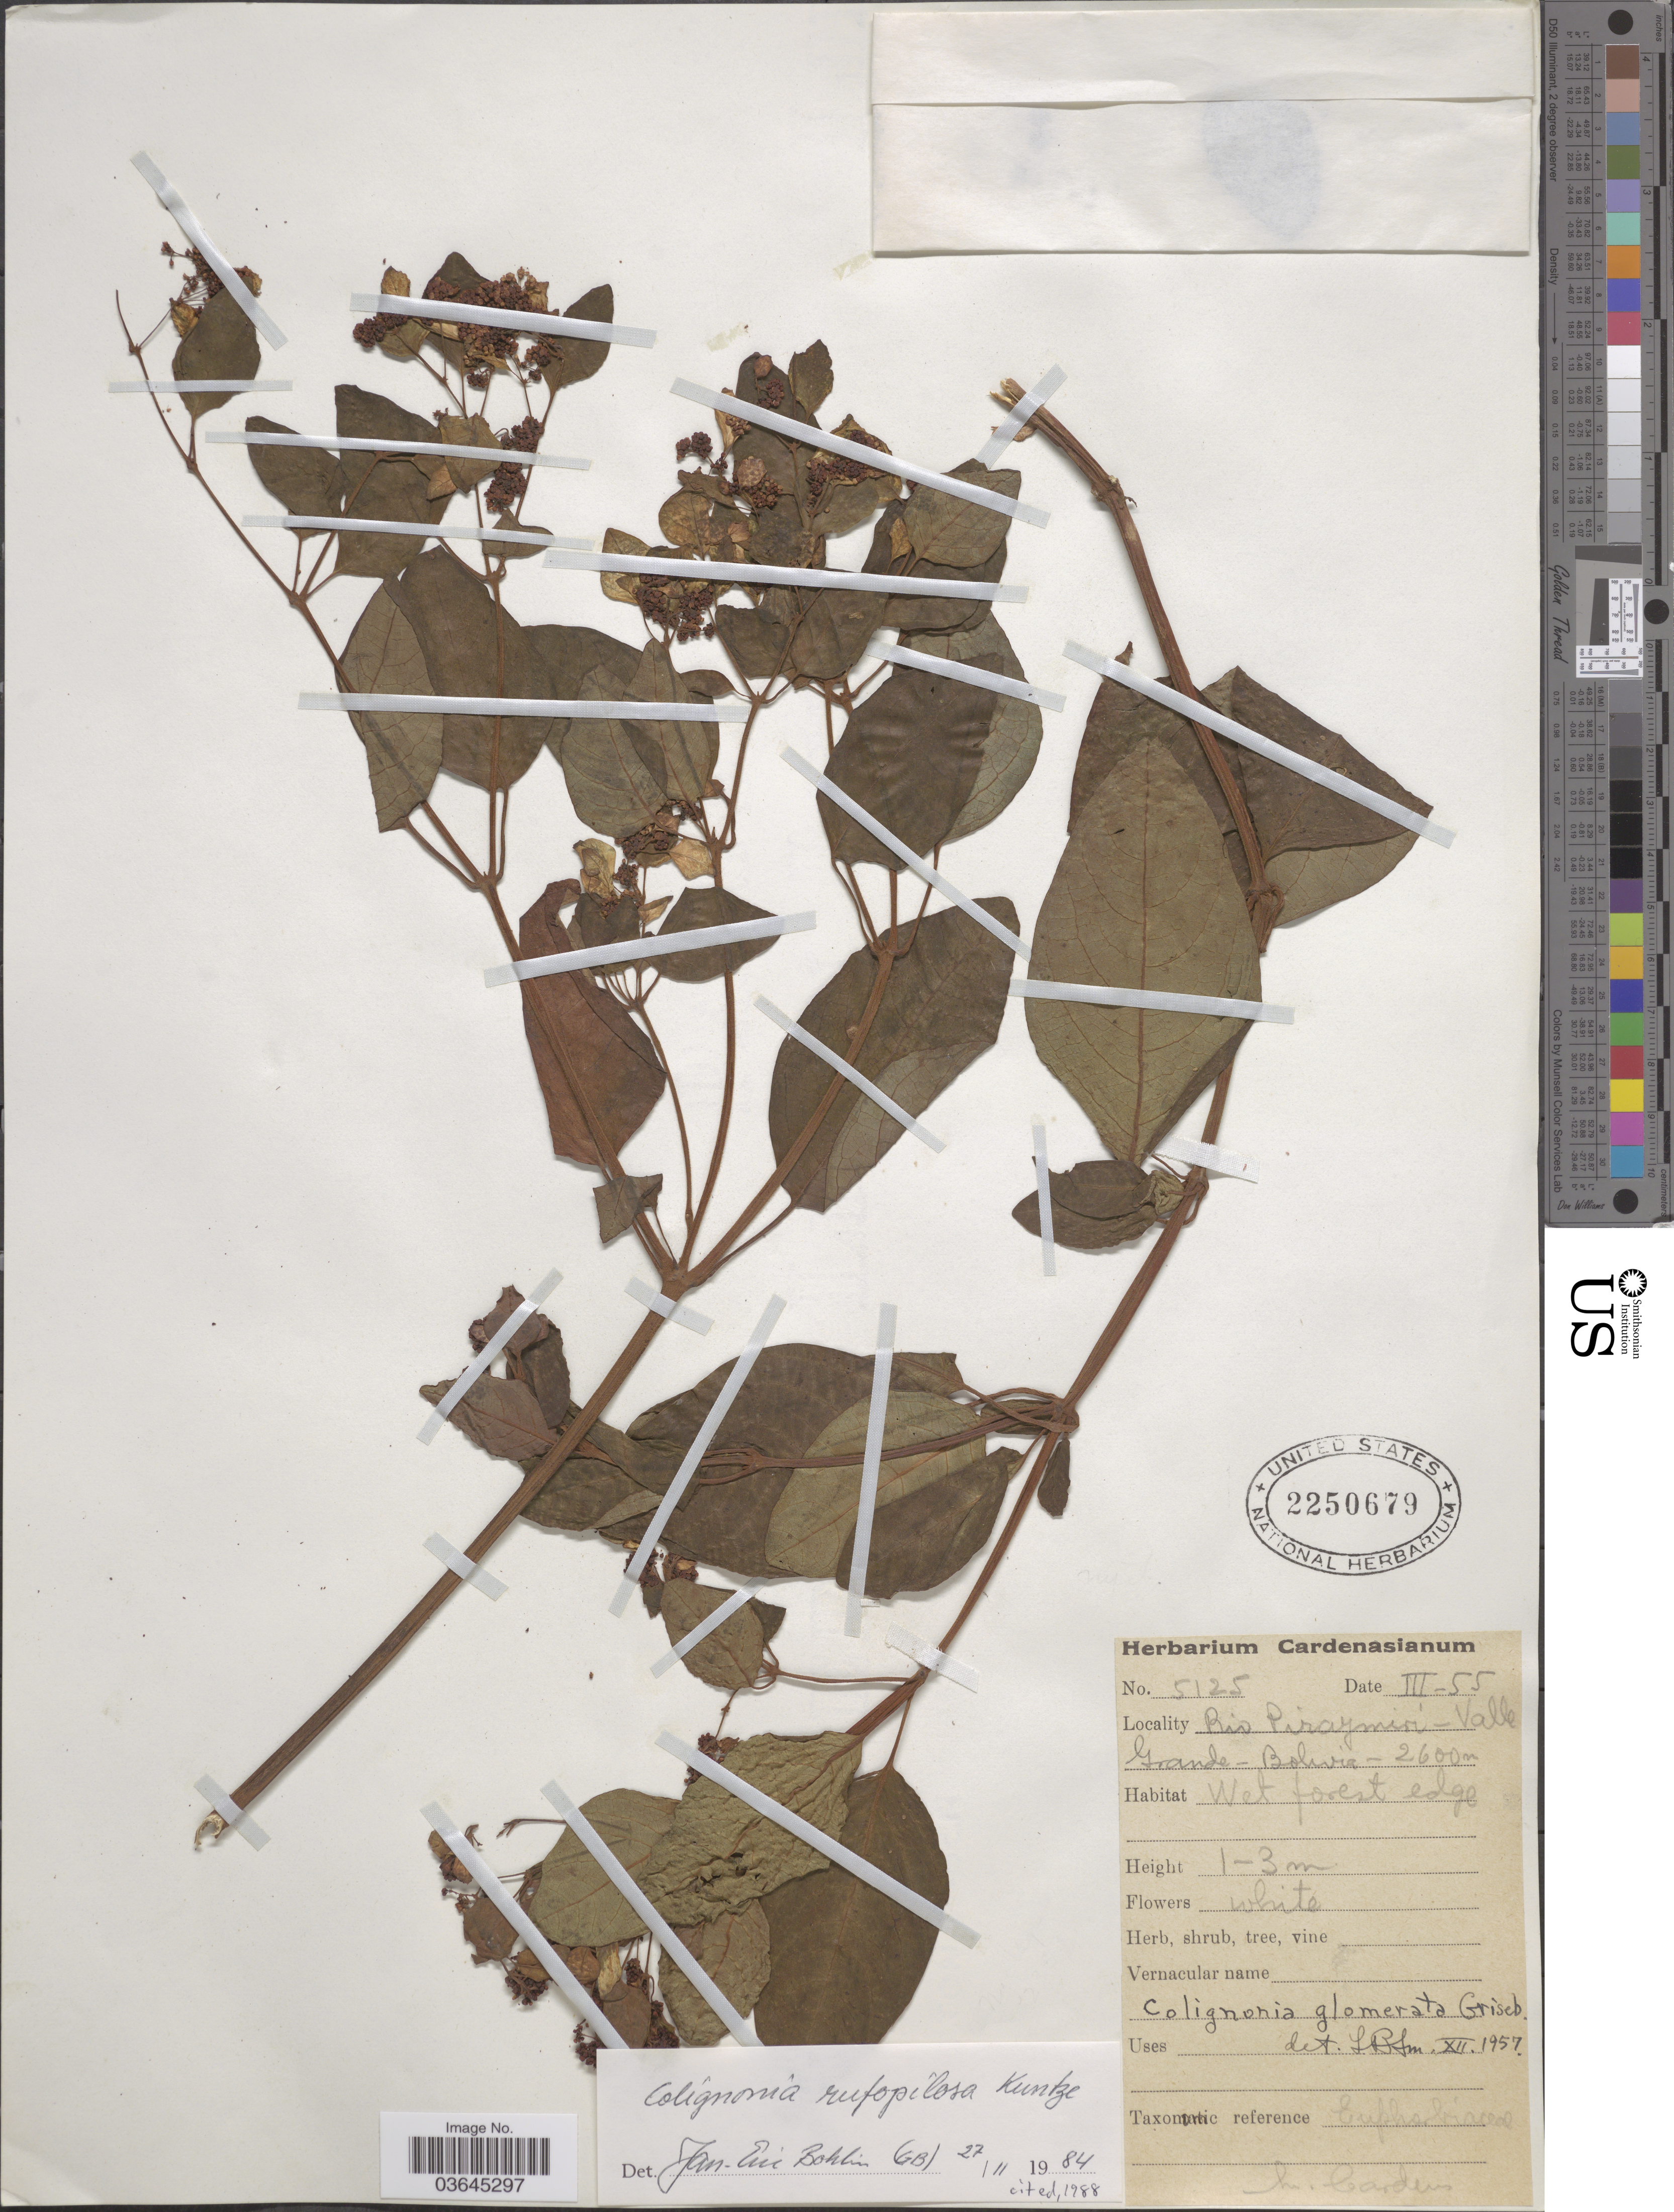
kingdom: Plantae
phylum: Tracheophyta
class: Magnoliopsida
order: Caryophyllales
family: Nyctaginaceae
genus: Colignonia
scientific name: Colignonia rufopilosa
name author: Kuntze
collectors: M. Cárdenas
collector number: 5125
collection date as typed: Transcribed d/m/y: /3/55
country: Bolivia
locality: Rio Piraymirí - Valle Grande.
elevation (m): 2600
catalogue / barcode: US 2250679